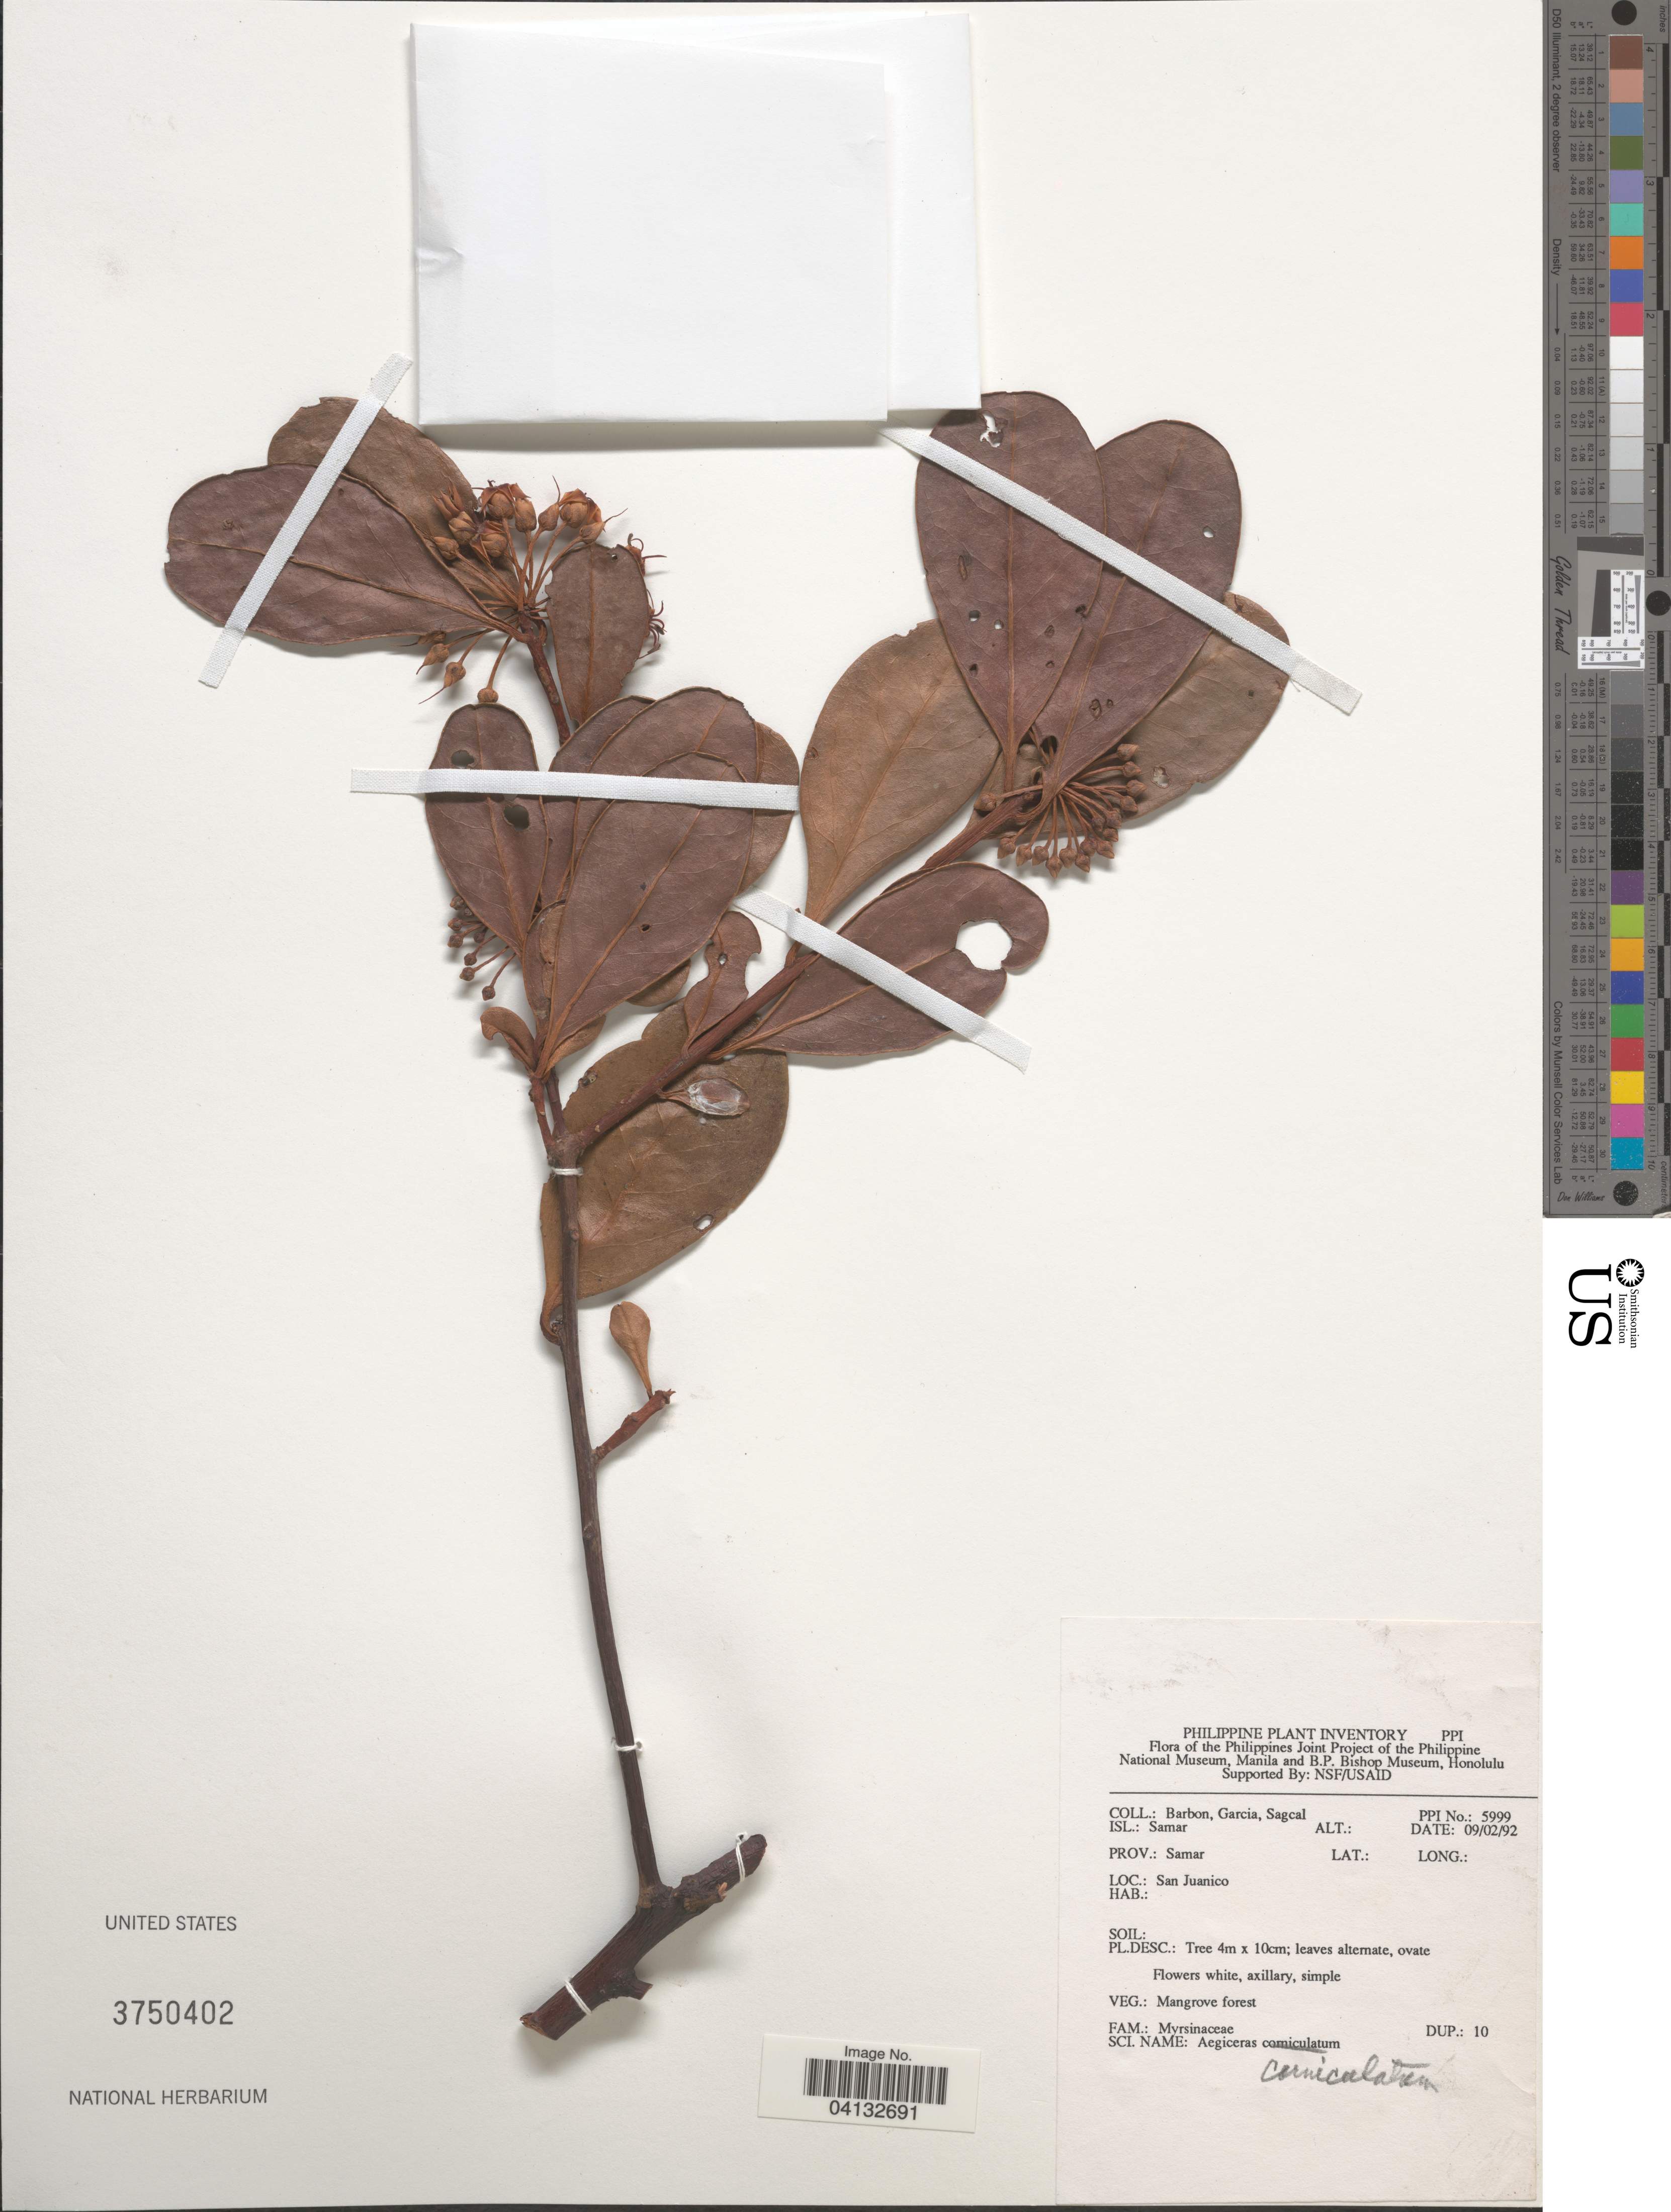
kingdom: Plantae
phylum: Tracheophyta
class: Magnoliopsida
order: Ericales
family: Primulaceae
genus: Aegiceras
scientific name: Aegiceras corniculatum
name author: (L.) Blanco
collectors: Barbon, H. Garcia & E. Sagcal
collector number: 5999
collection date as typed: Transcribed d/m/y: 9/2/92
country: Philippines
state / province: Eastern Visayas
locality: Isl.: Samar. Prov.: Samar. San Juanico.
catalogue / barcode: US 3750402